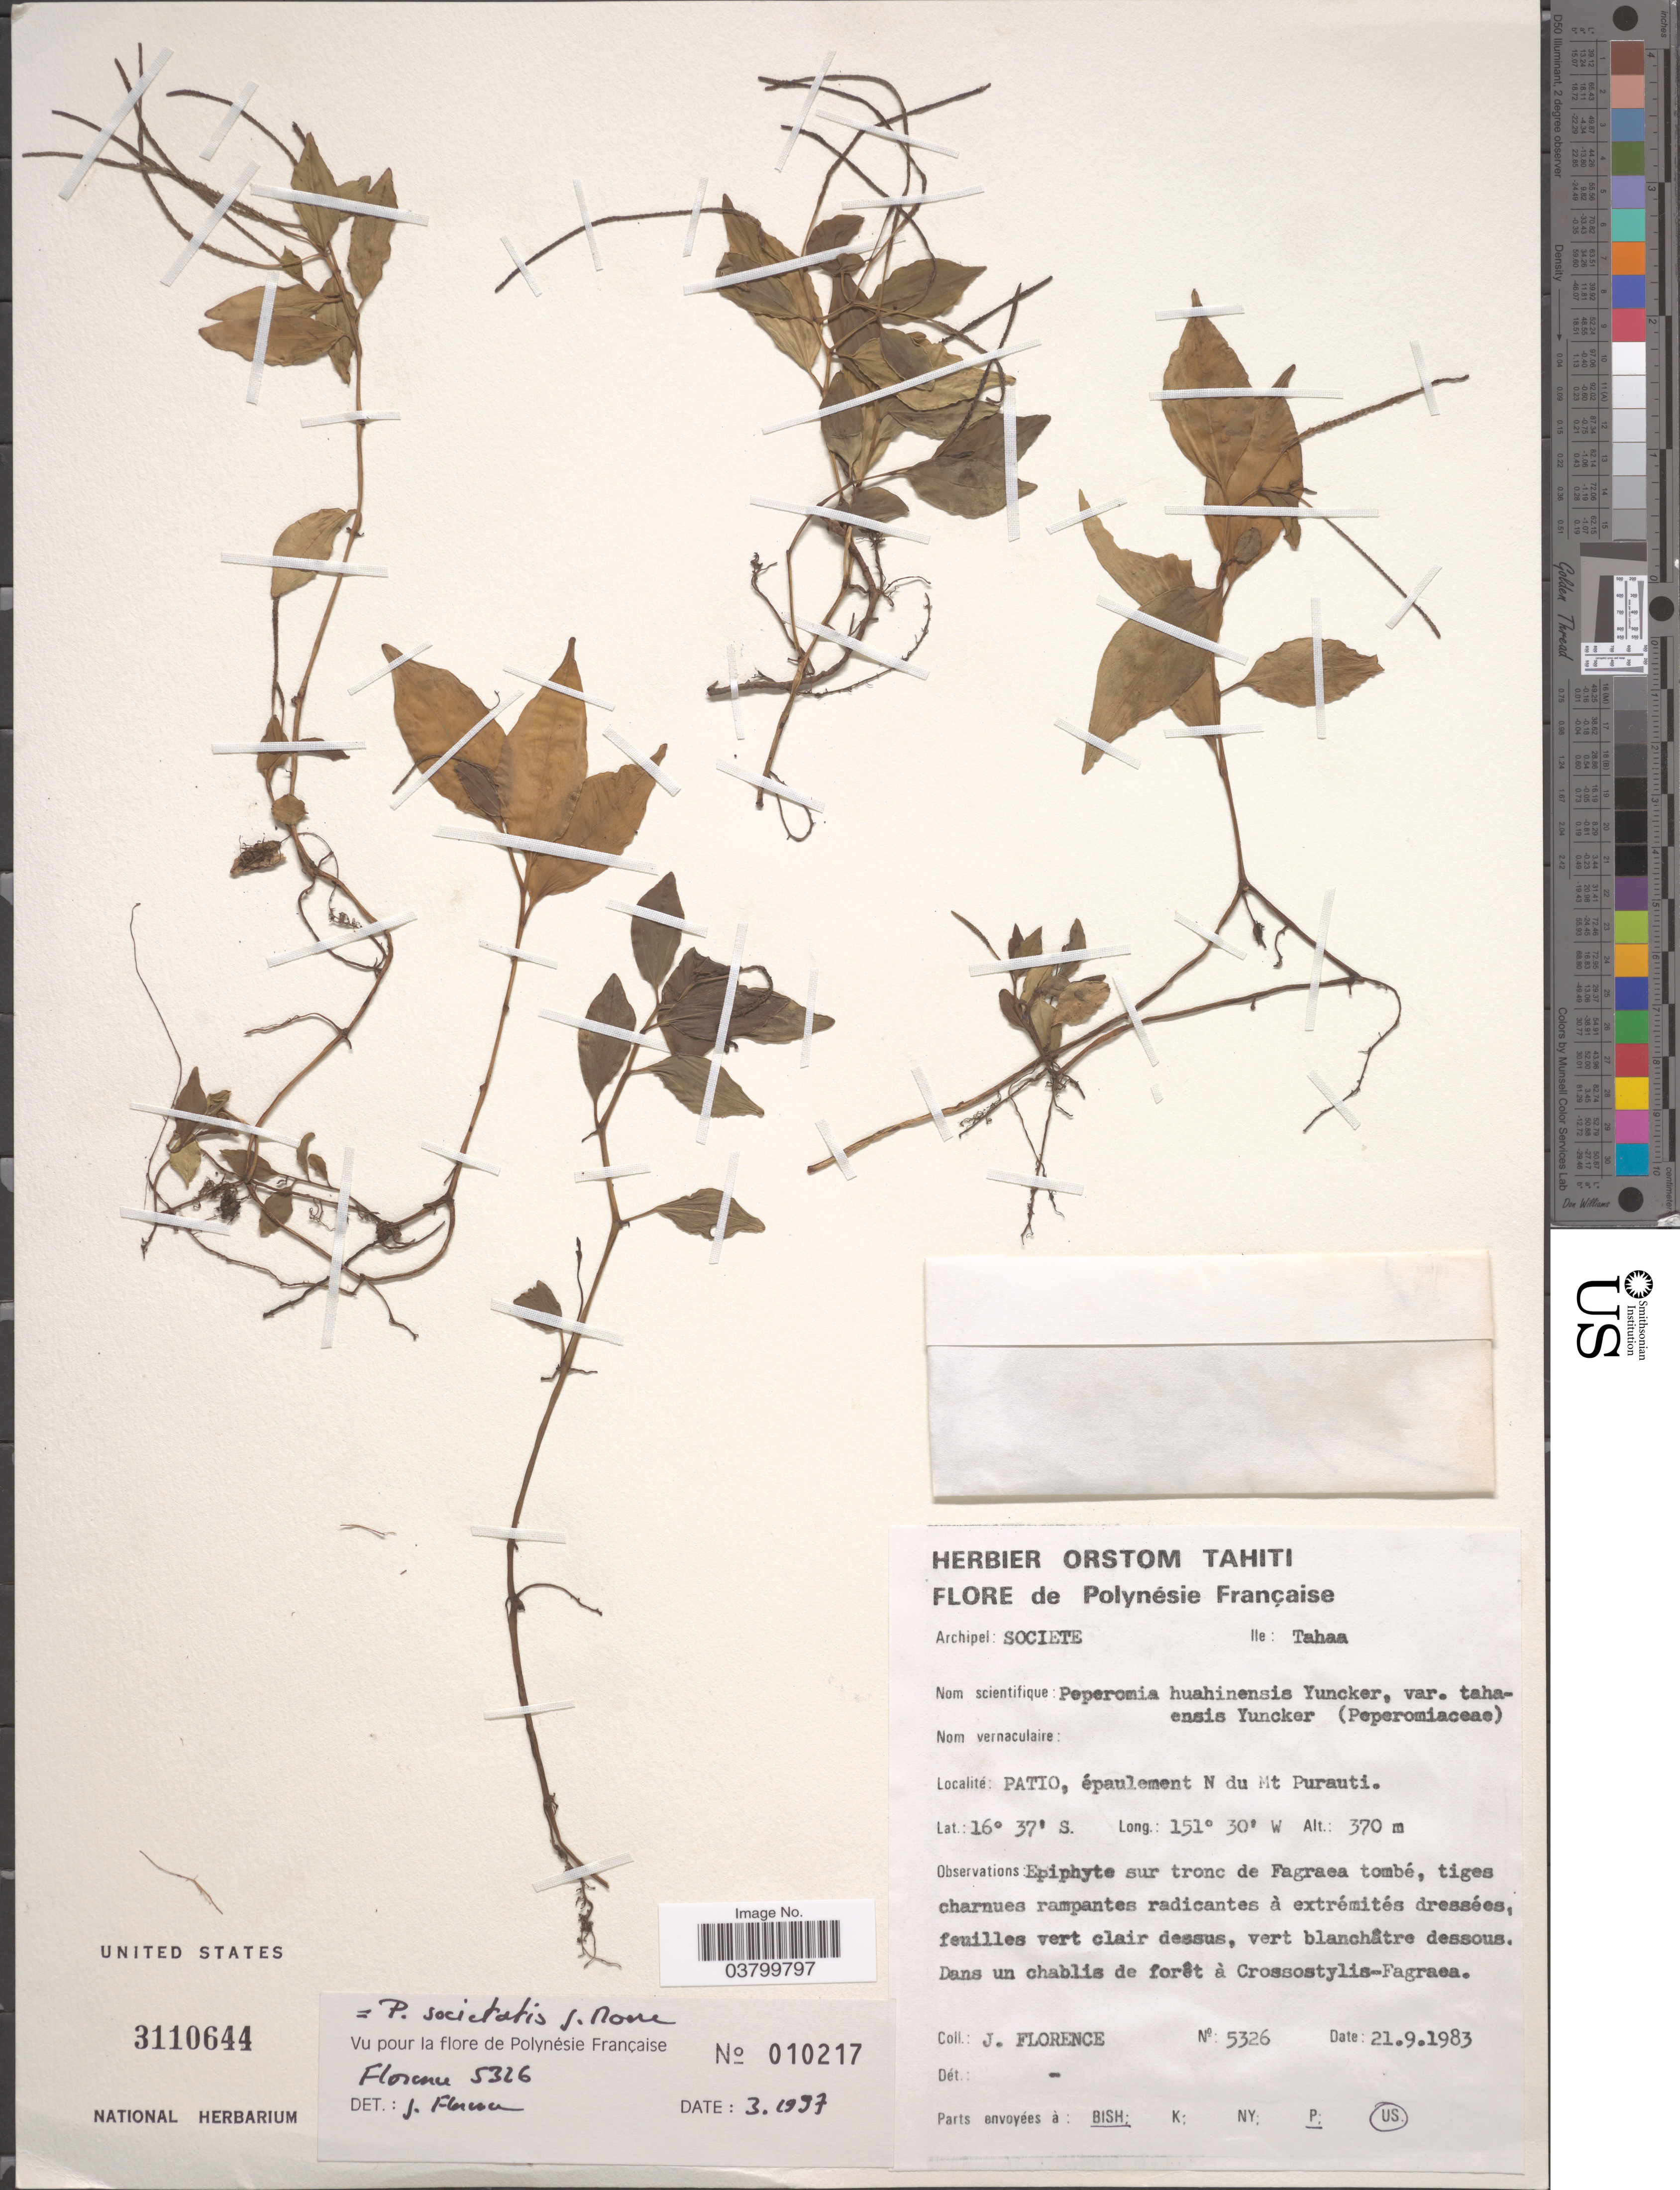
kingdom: Plantae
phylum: Tracheophyta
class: Magnoliopsida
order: Piperales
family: Piperaceae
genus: Peperomia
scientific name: Peperomia societatis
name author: J.W. Moore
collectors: J. Florence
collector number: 5326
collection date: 1983-09-21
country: French Polynesia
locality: Archipel: Societe. Ile: Tahaa. Patio, épaulement N du Mt Purauti.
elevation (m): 370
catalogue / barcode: US 3110644